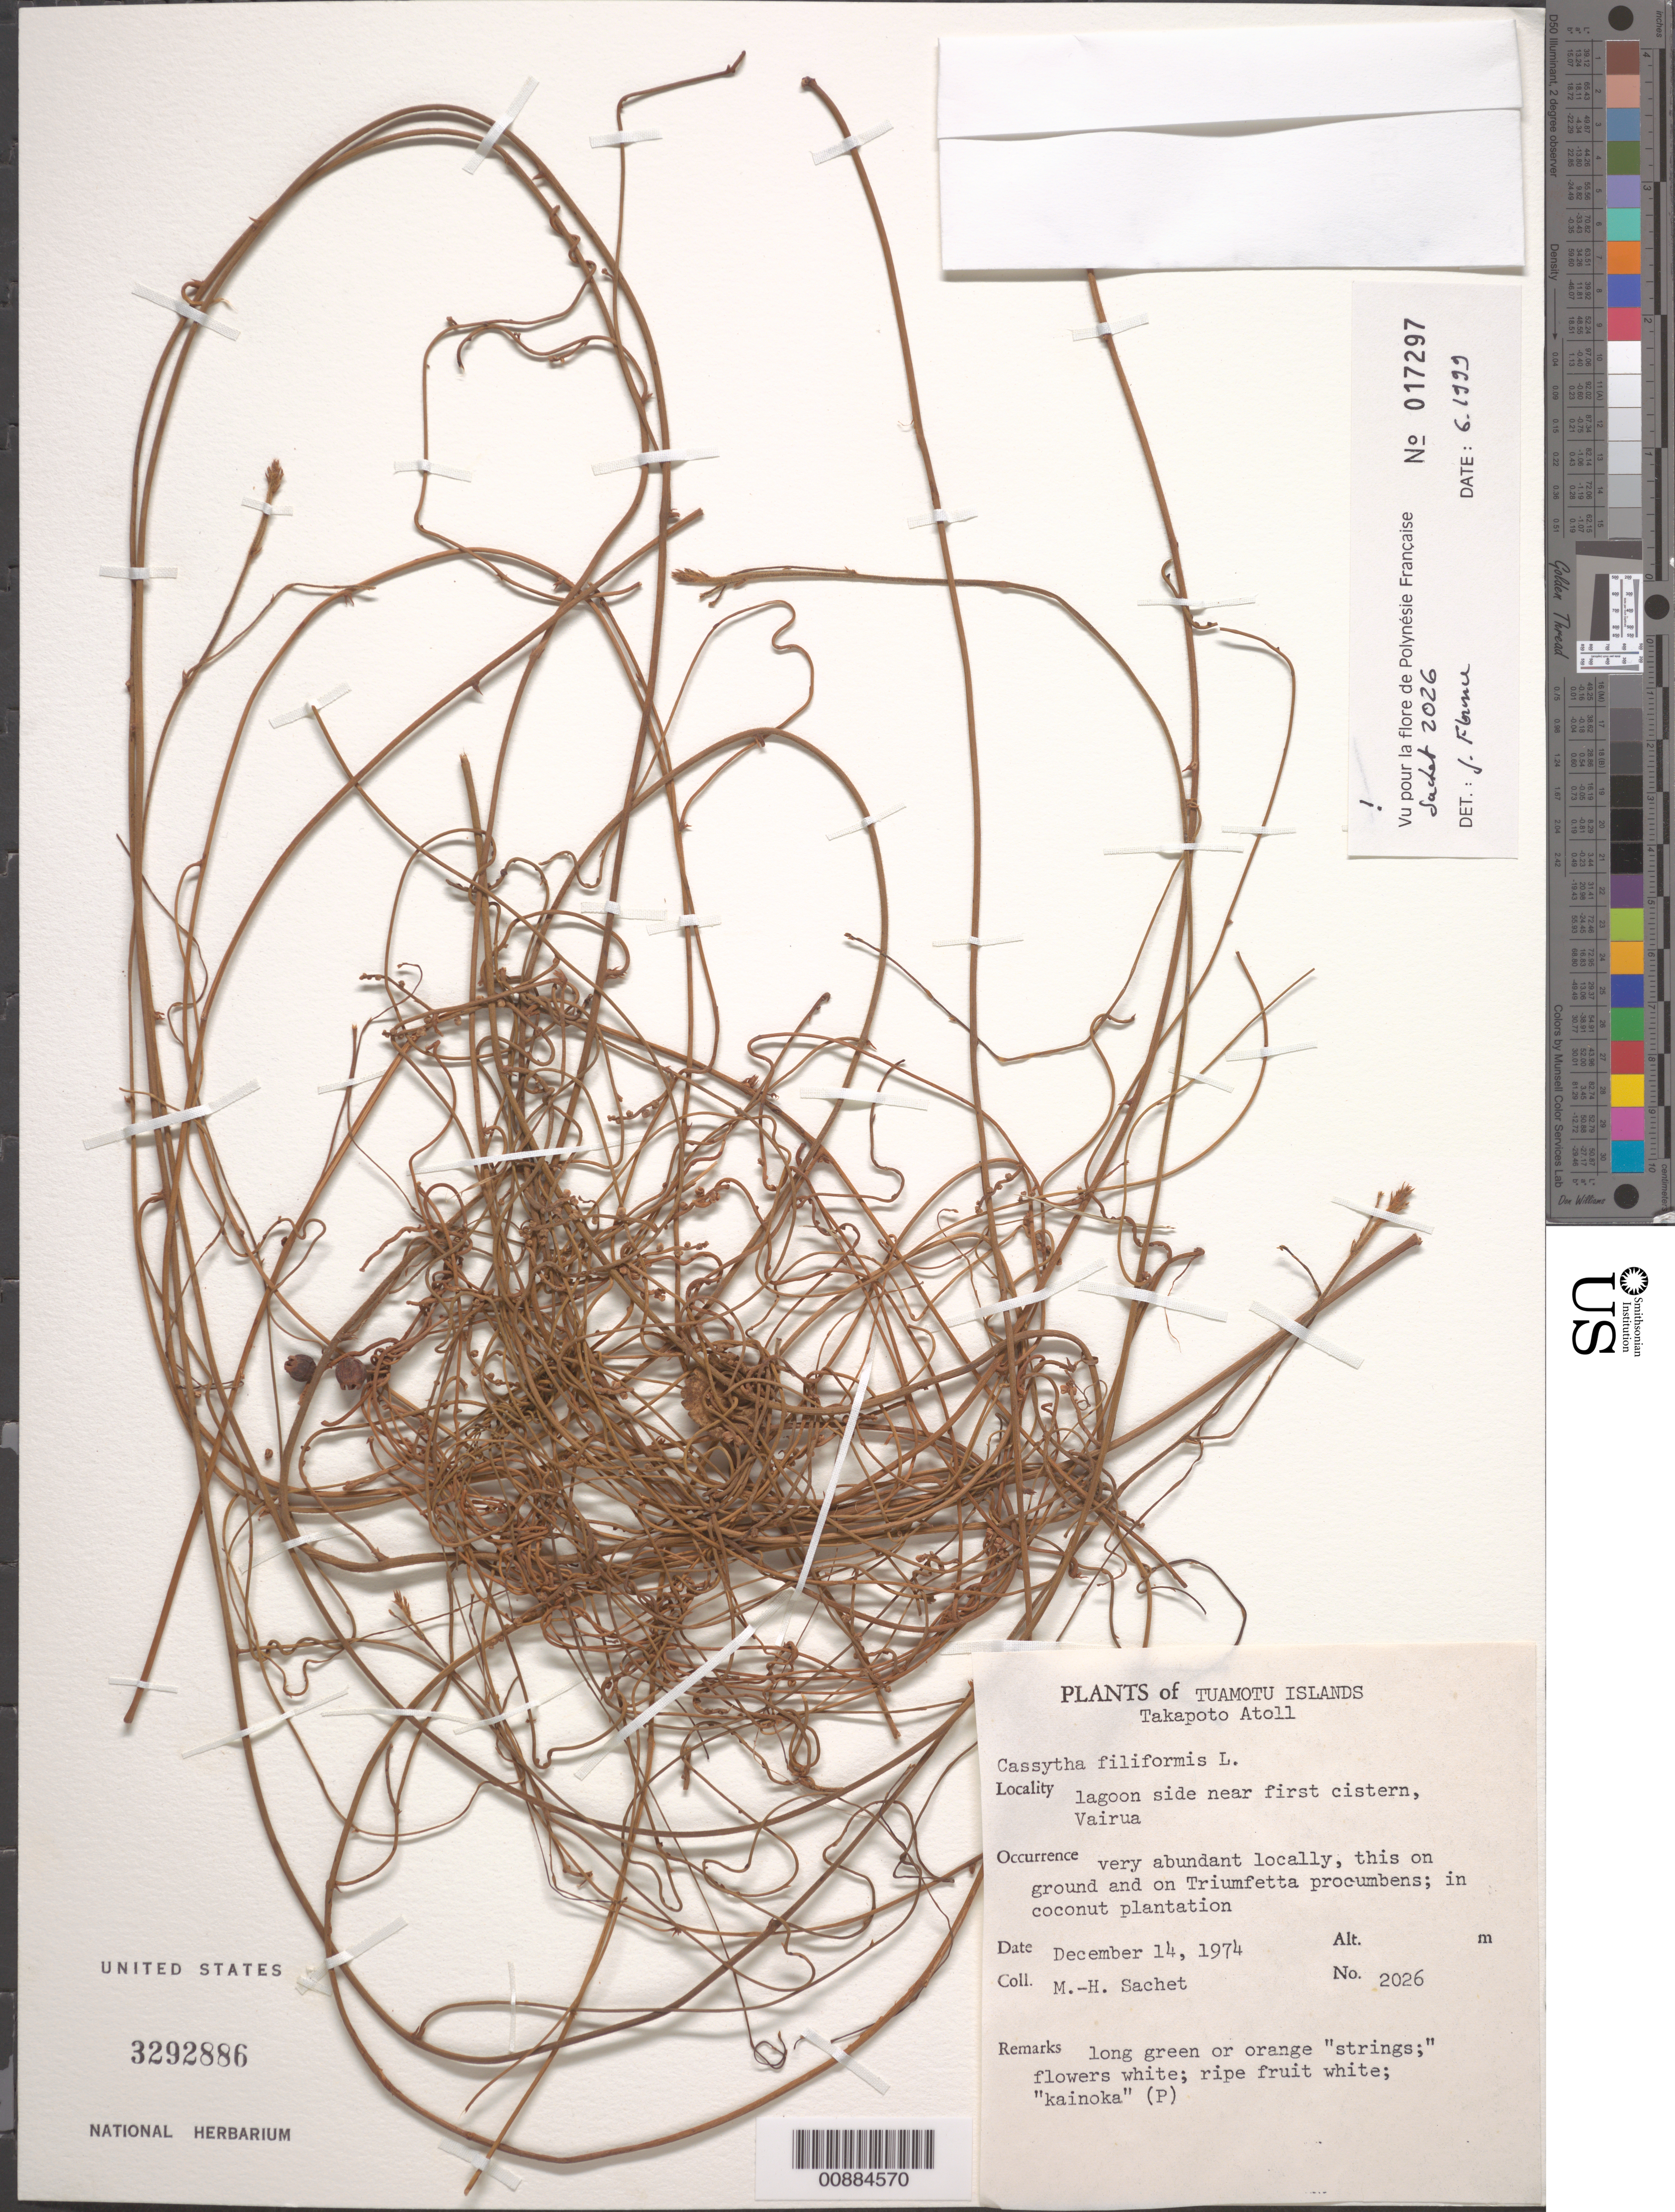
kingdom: Plantae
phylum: Tracheophyta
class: Magnoliopsida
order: Laurales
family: Lauraceae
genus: Cassytha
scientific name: Cassytha filiformis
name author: L.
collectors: M.-H. Sachet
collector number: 2026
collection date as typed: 14 Dec 1974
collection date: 1974-12-14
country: French Polynesia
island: Takapoto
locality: Takapoto Atoll. Lagoon side near first cistern, Vairua.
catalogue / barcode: US 3292886